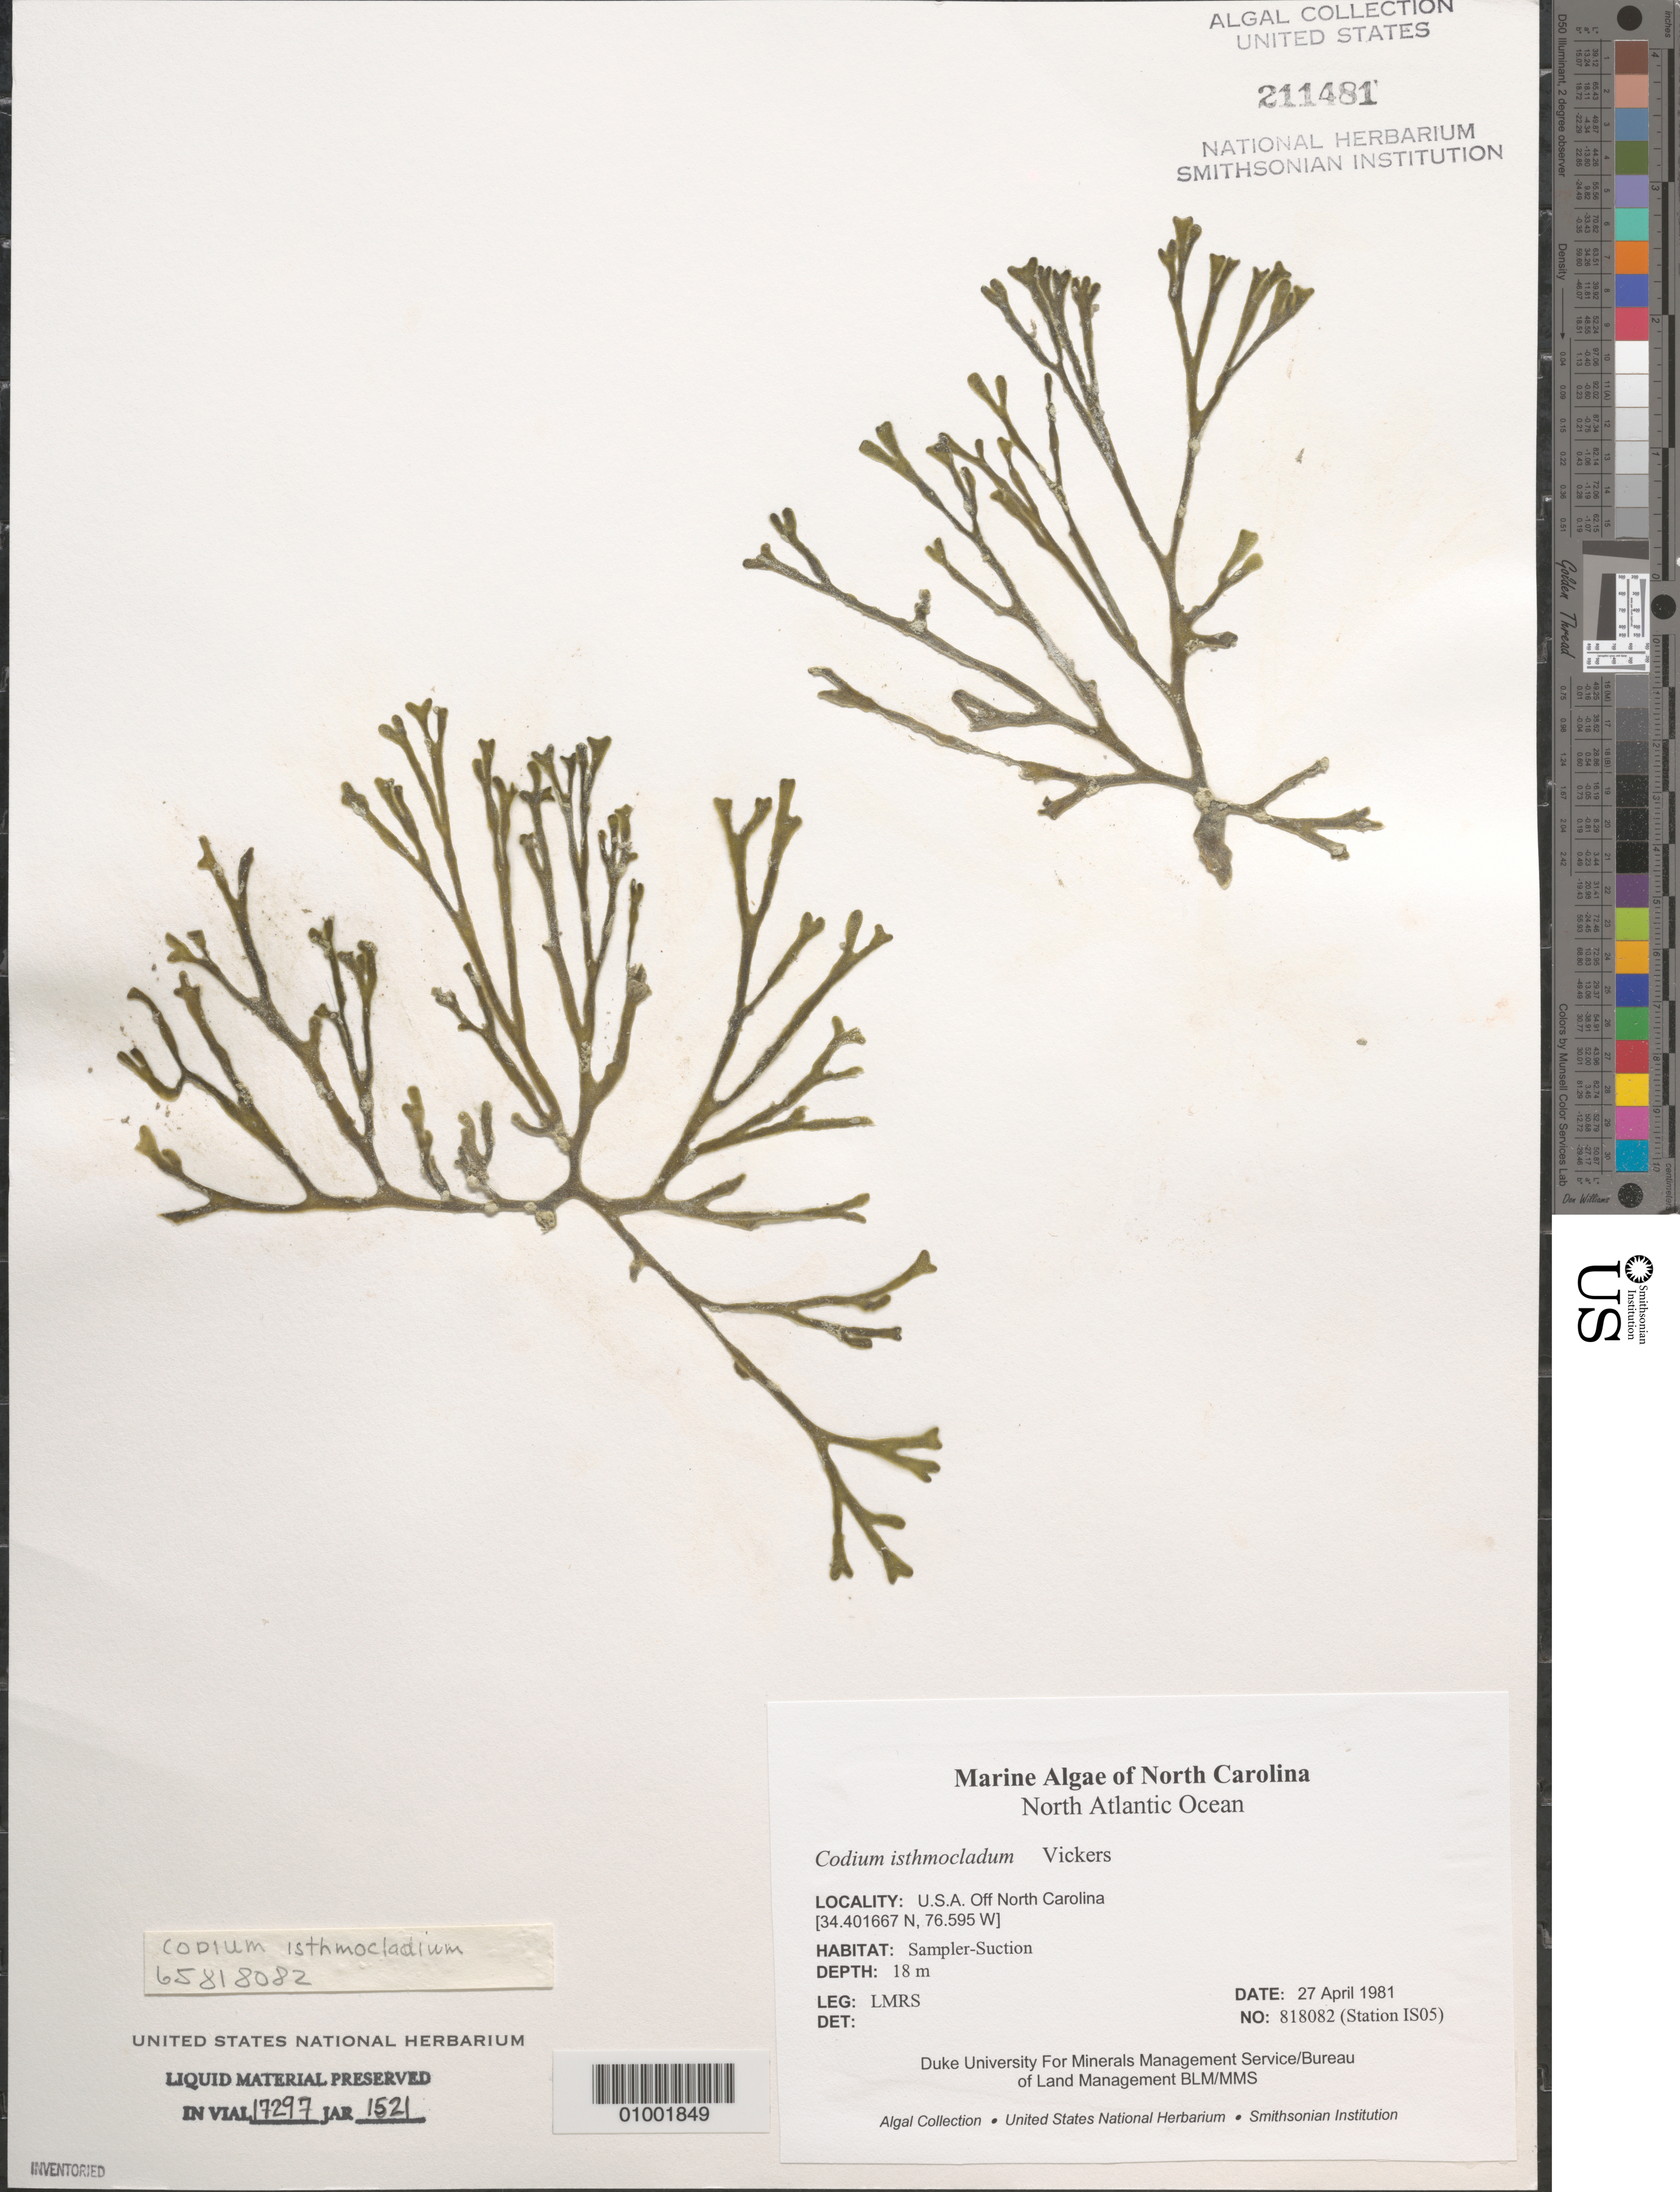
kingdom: Plantae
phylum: Chlorophyta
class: Ulvophyceae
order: Bryopsidales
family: Codiaceae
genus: Codium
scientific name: Codium isthmocladum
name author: Vickers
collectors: LMRS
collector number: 818082 (Station IS05)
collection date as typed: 27 Apr 1981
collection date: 1981-04-27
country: United States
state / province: North Carolina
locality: North Atlantic Ocean off North Carolina coast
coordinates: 34.401667 N, 76.595 W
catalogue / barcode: US 211481